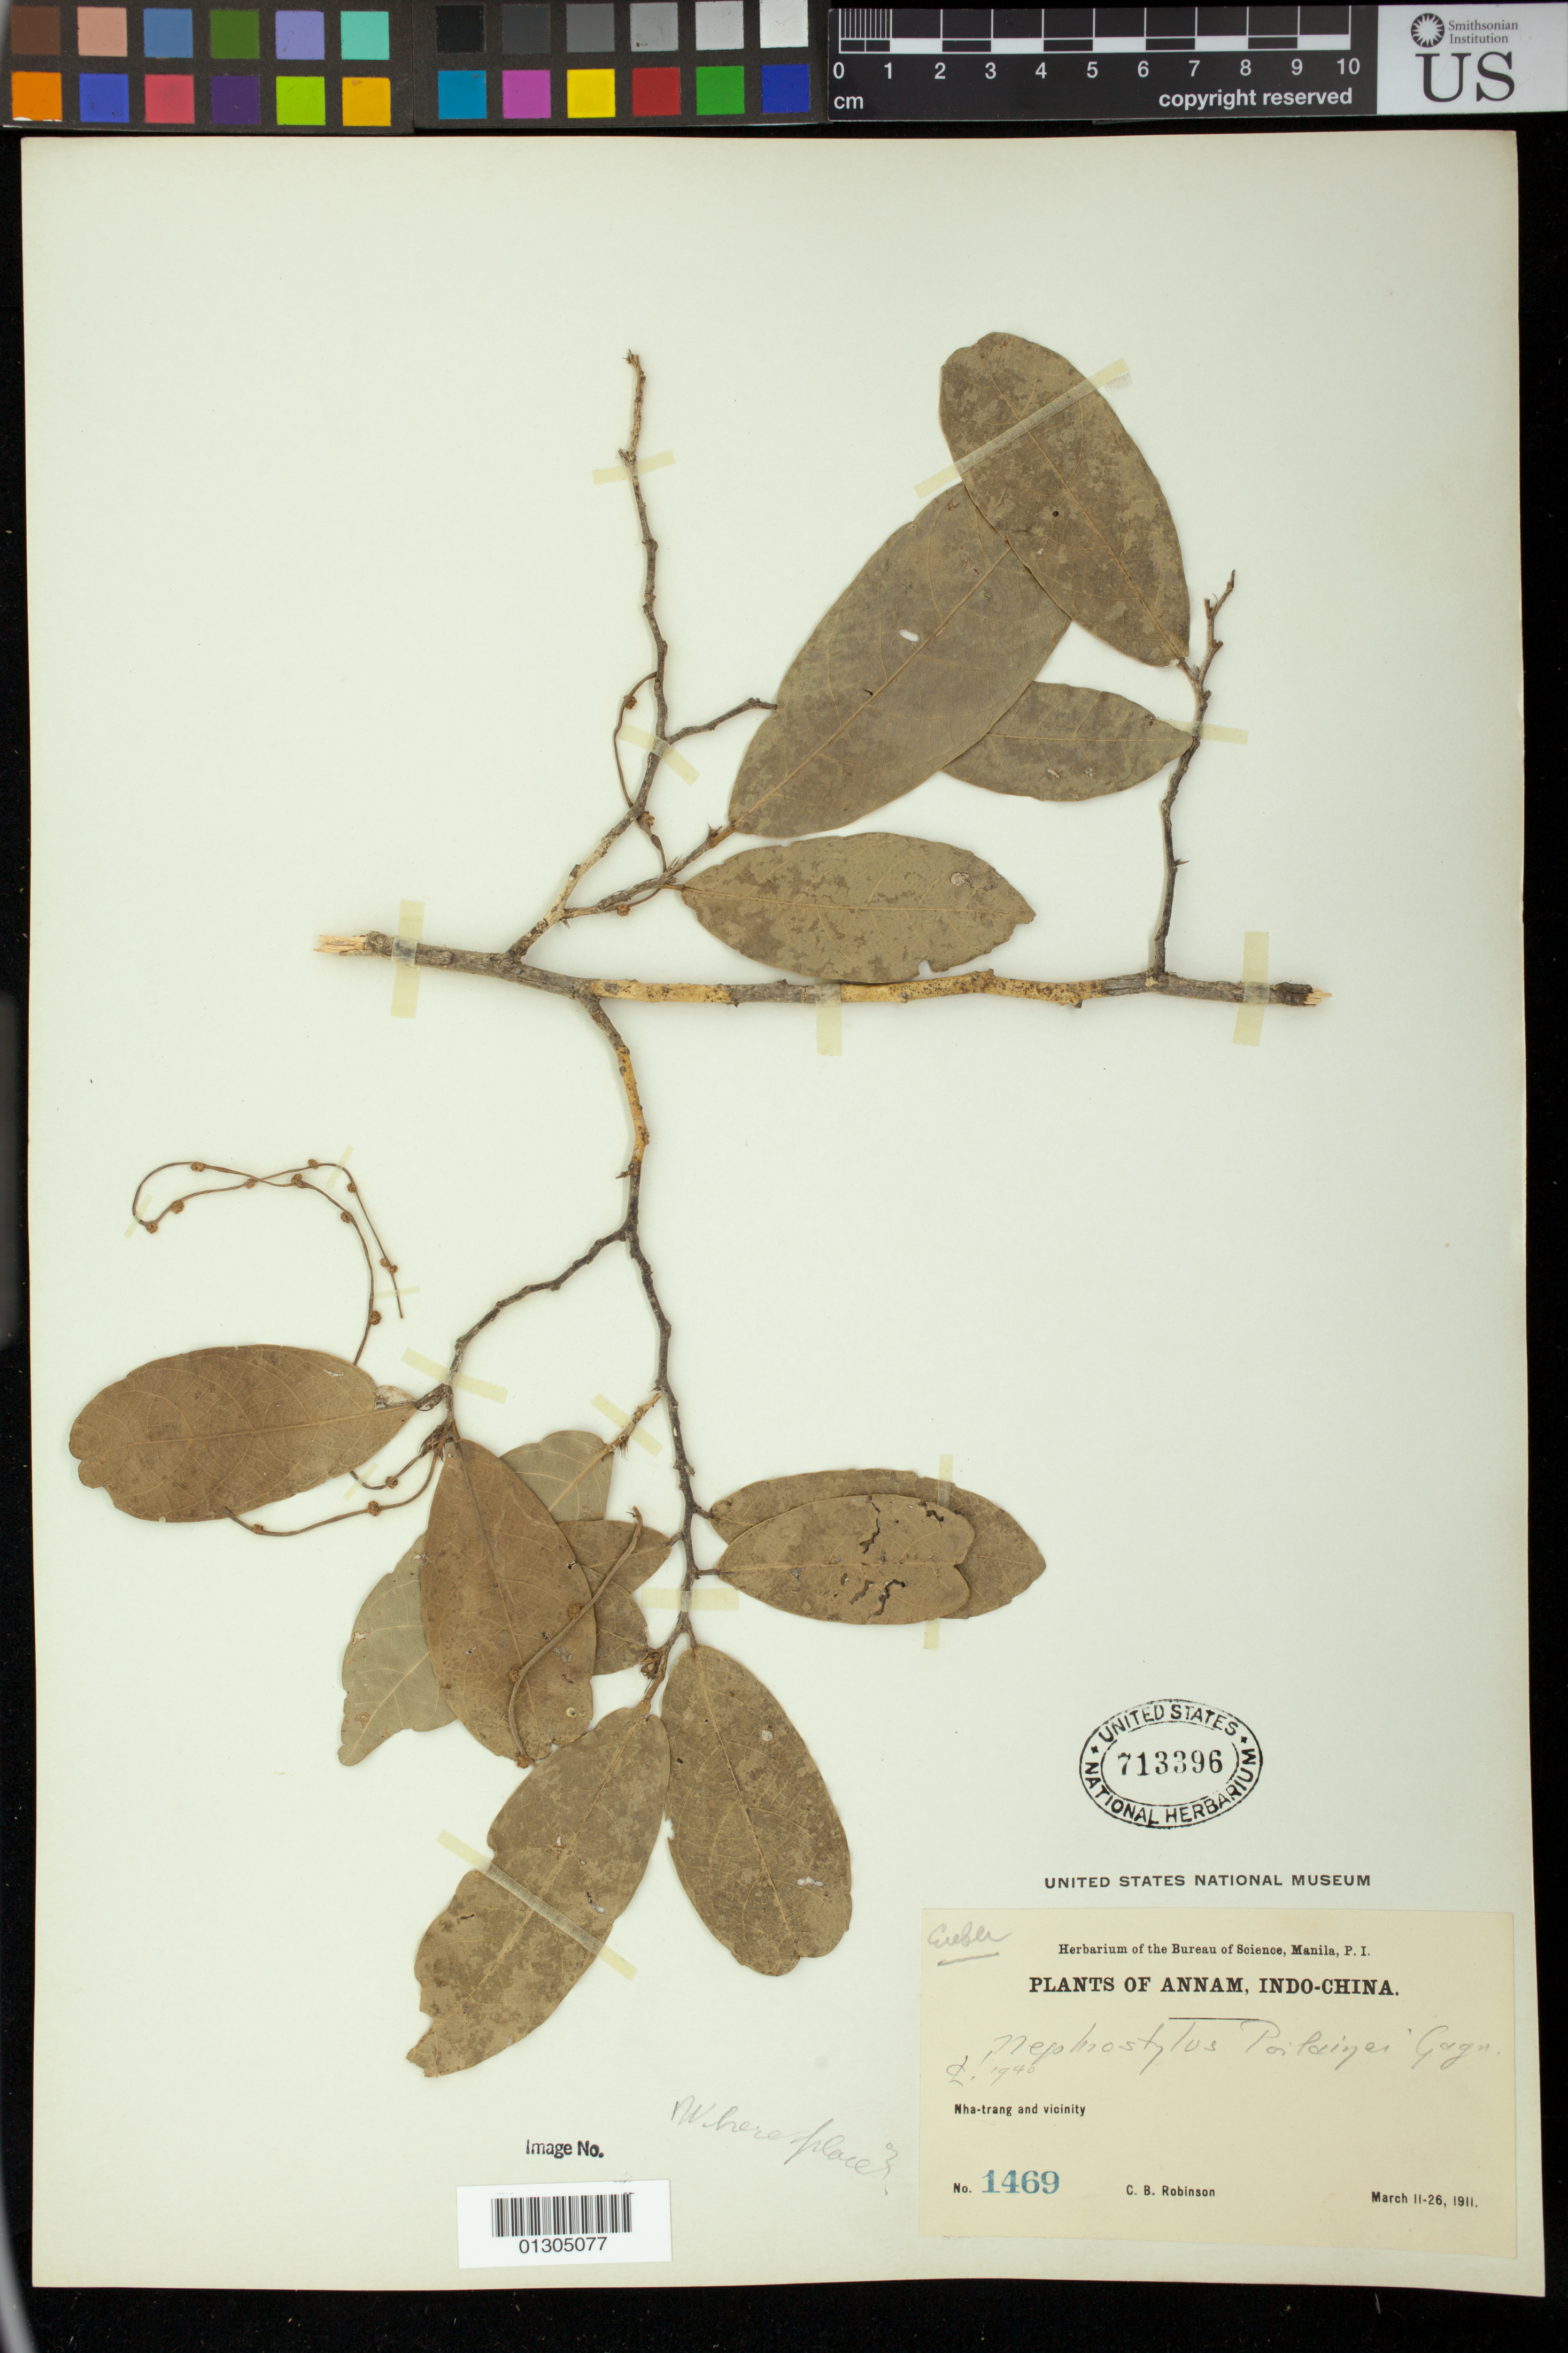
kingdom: Plantae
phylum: Tracheophyta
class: Magnoliopsida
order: Malpighiales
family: Euphorbiaceae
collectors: C. Robinson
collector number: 1469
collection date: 1911-03-11/1911-03-26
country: Vietnam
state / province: Khanh Hoa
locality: Nha-Trang and vicinity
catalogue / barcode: US 713396